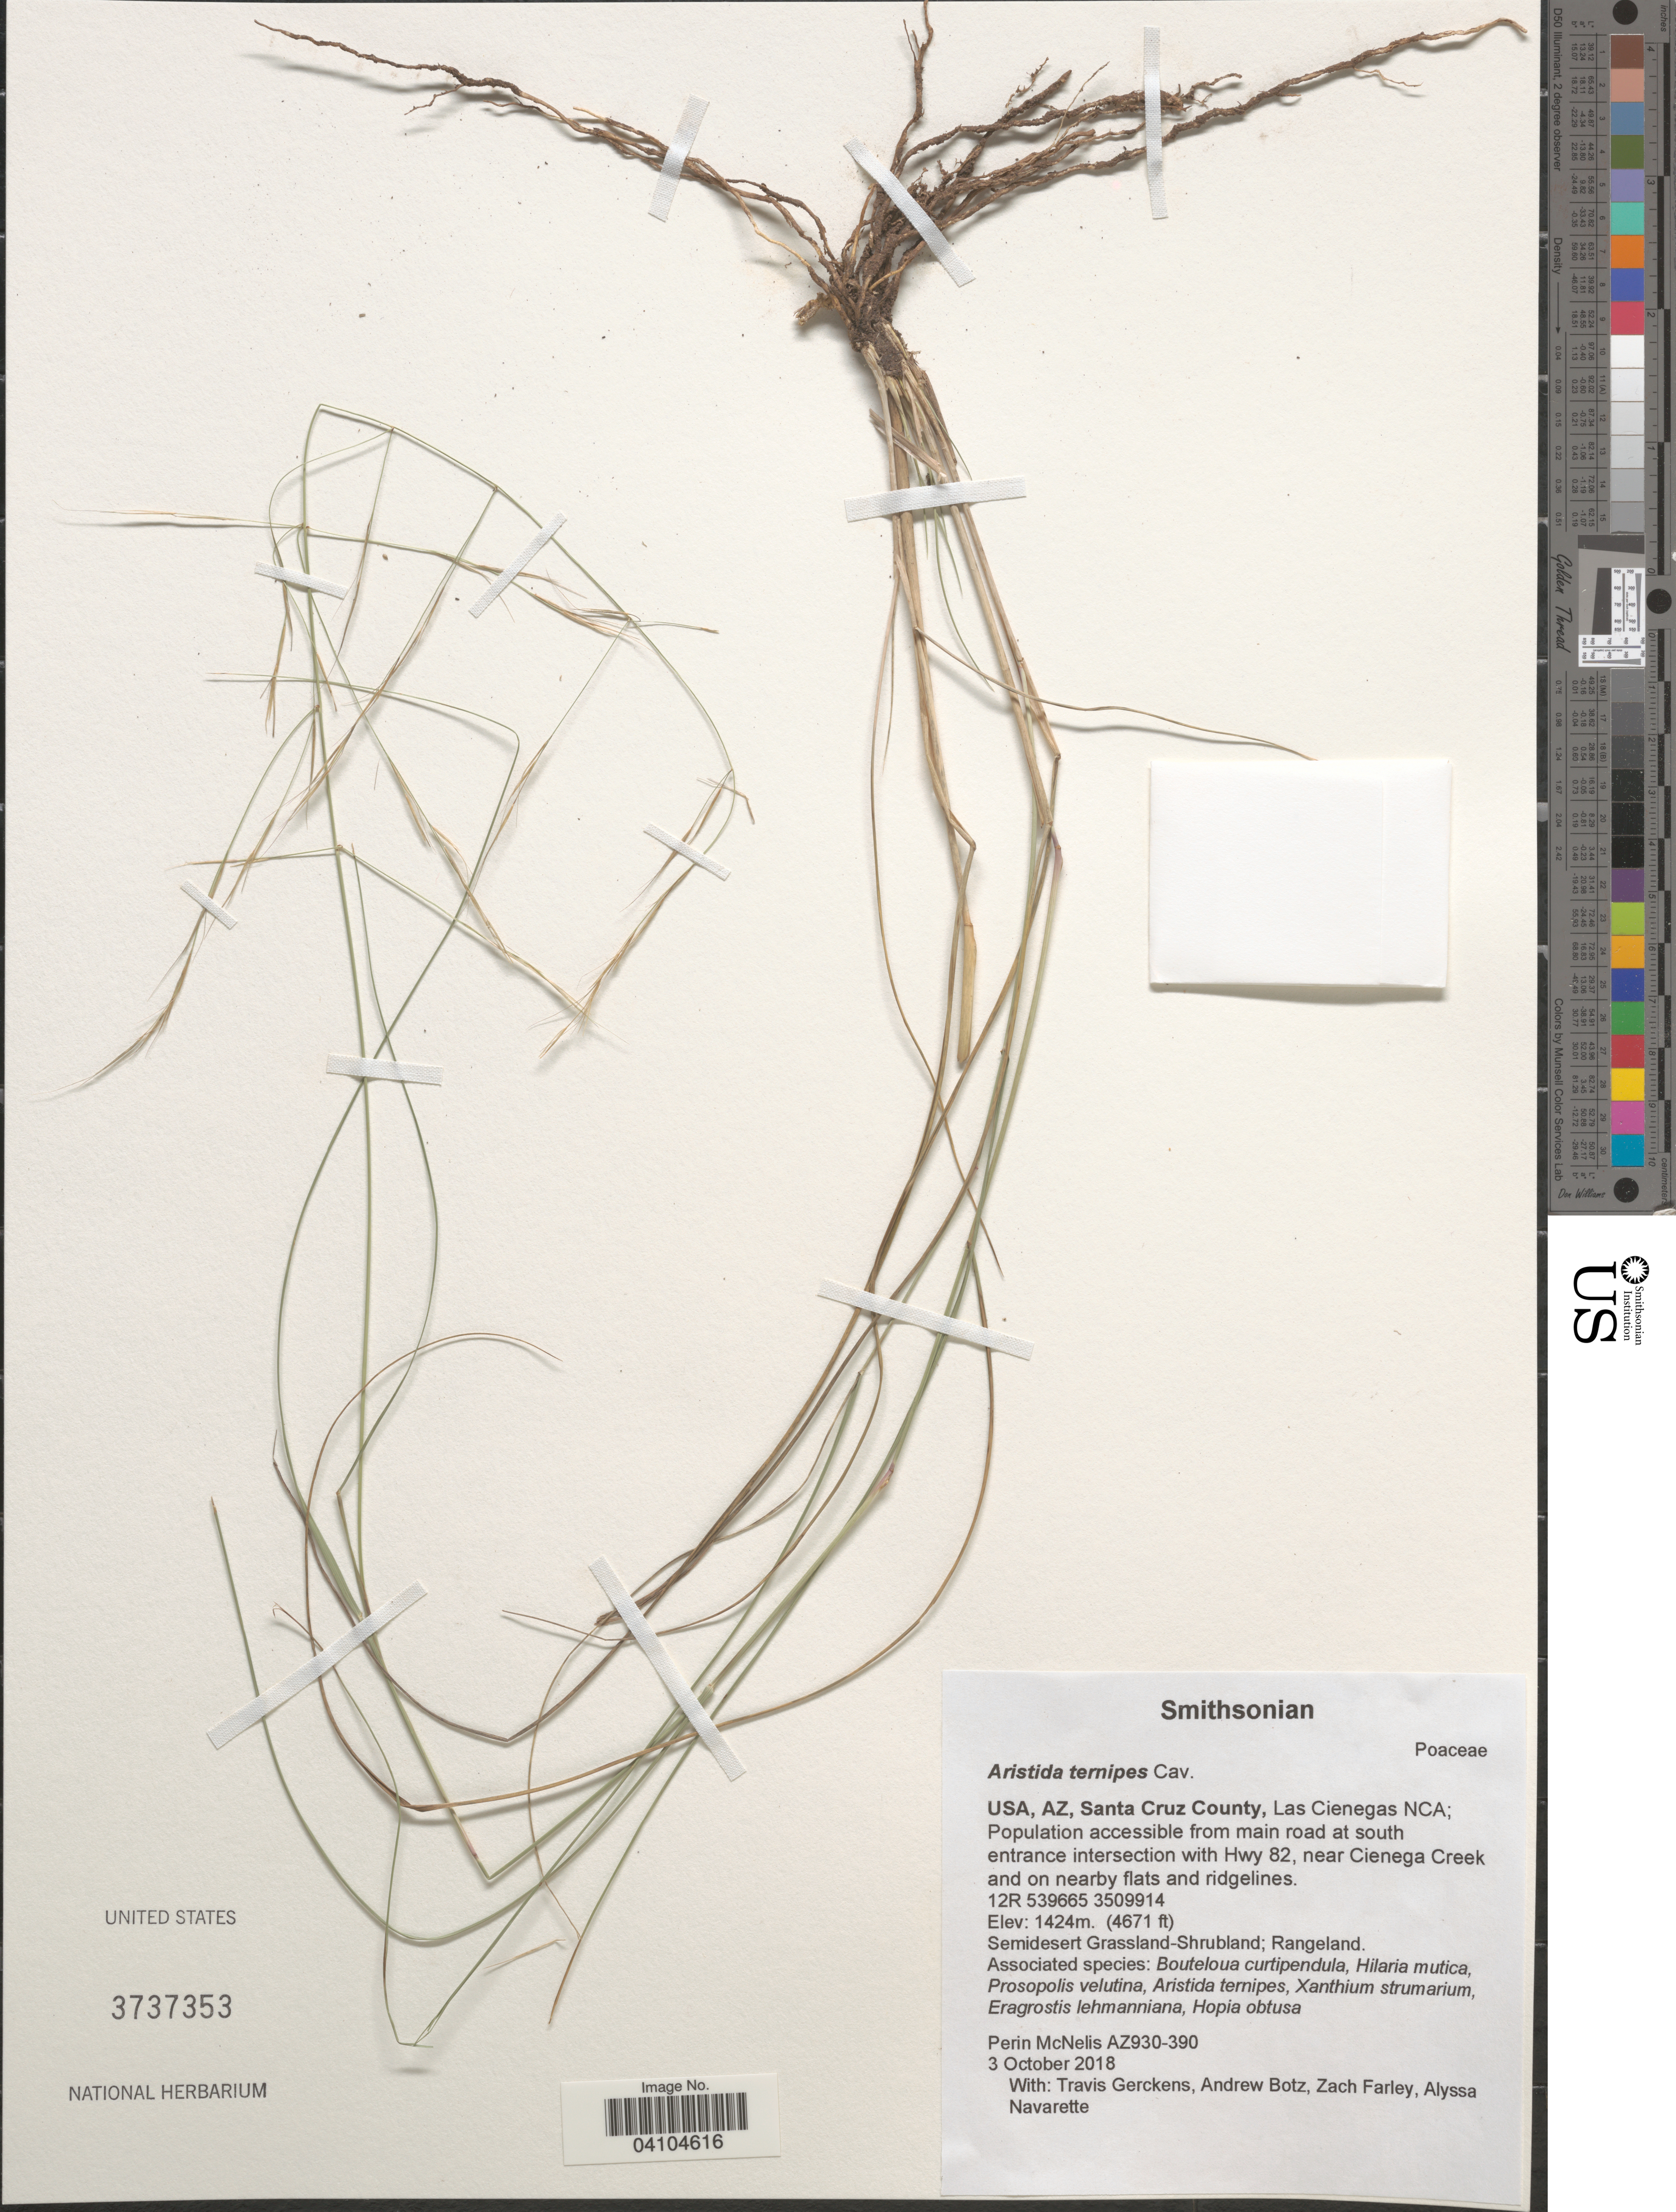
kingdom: Plantae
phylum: Tracheophyta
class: Liliopsida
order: Poales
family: Poaceae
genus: Aristida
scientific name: Aristida ternipes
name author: Cav.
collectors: P. McNelis, T. Gerckens, A. Botz, Z. Farley & A. Navarette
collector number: AZ930-390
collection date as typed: Transcribed d/m/y: 3/10/2018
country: United States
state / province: Arizona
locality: Santa Cruz County. Las Cienegas NCA; Population accessible from main road at south entrance intersection with Hwy 82, near Cienega Creek and on nearby flats and ridgelines. 12R 539665 3509914.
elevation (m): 1424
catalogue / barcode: US 3737353